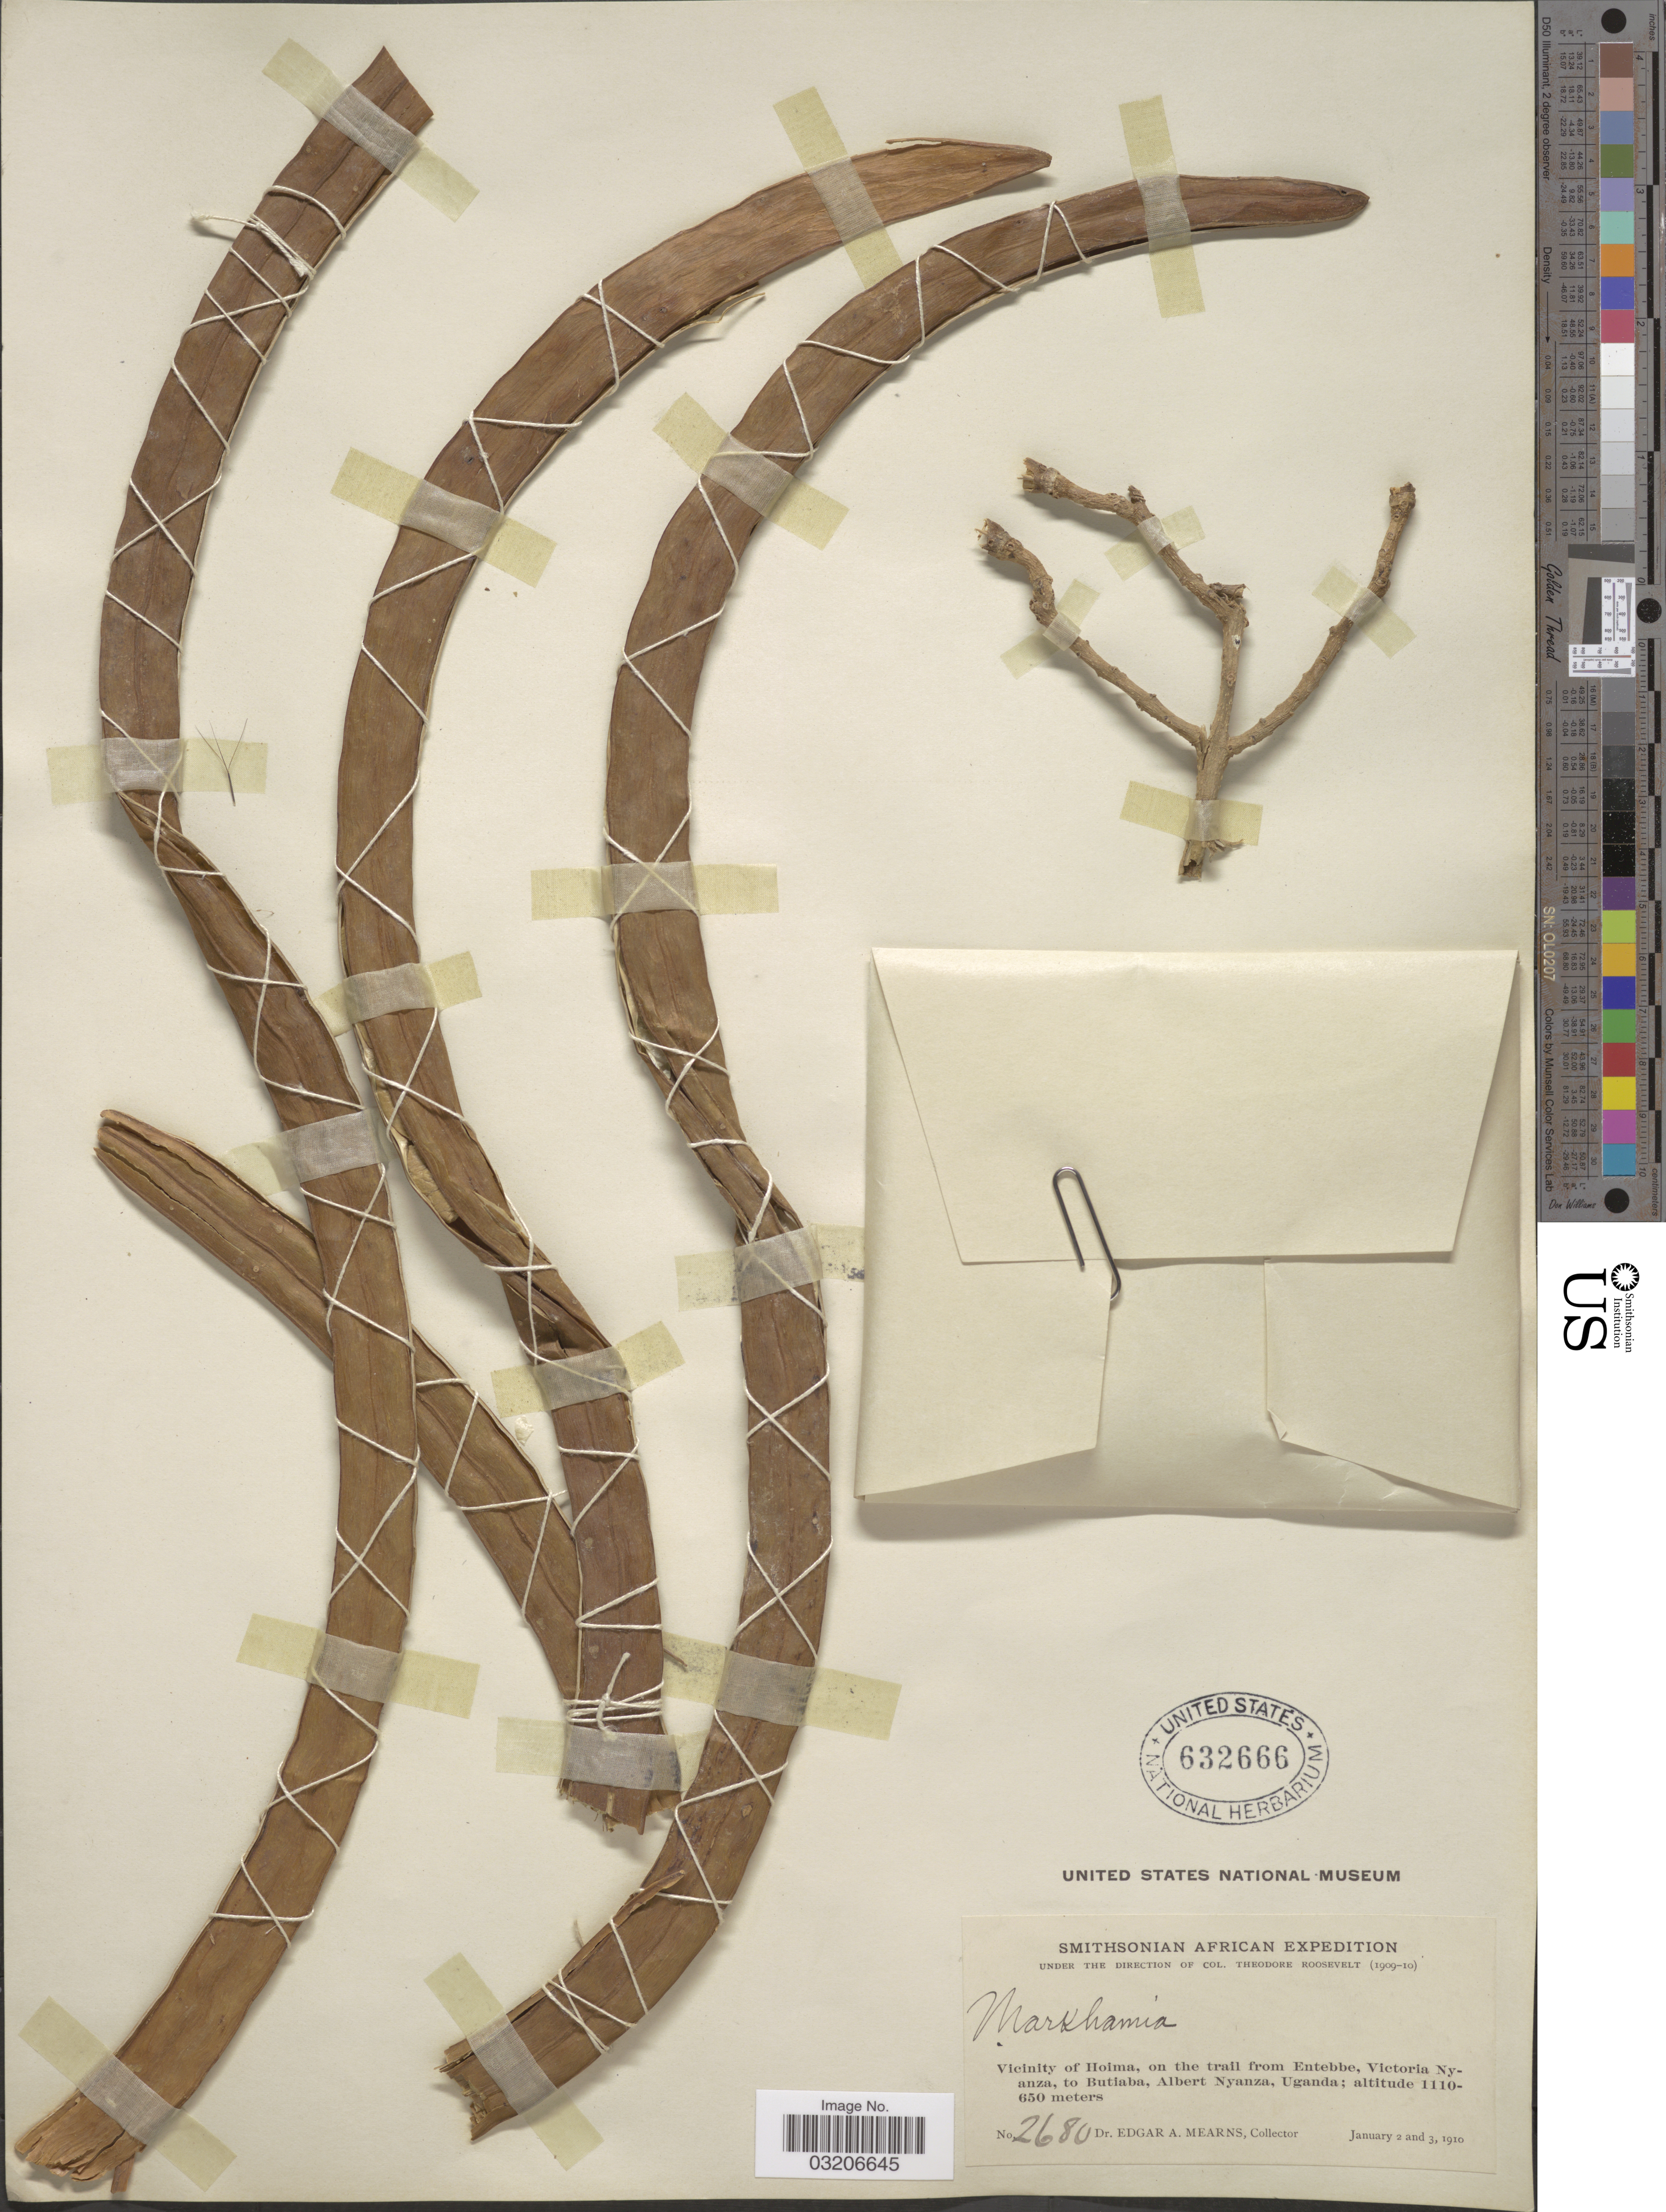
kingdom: Plantae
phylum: Tracheophyta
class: Magnoliopsida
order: Lamiales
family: Bignoniaceae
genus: Markhamia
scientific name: Markhamia sp.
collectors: E. A. Mearns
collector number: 2680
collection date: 1910-01-02/1910-01-03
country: Uganda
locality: Vicinity of Hoima, on the trail from Entebbe, Victoria Nyanza, to Butiaba, Albert Nyanza.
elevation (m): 650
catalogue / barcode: US 632666